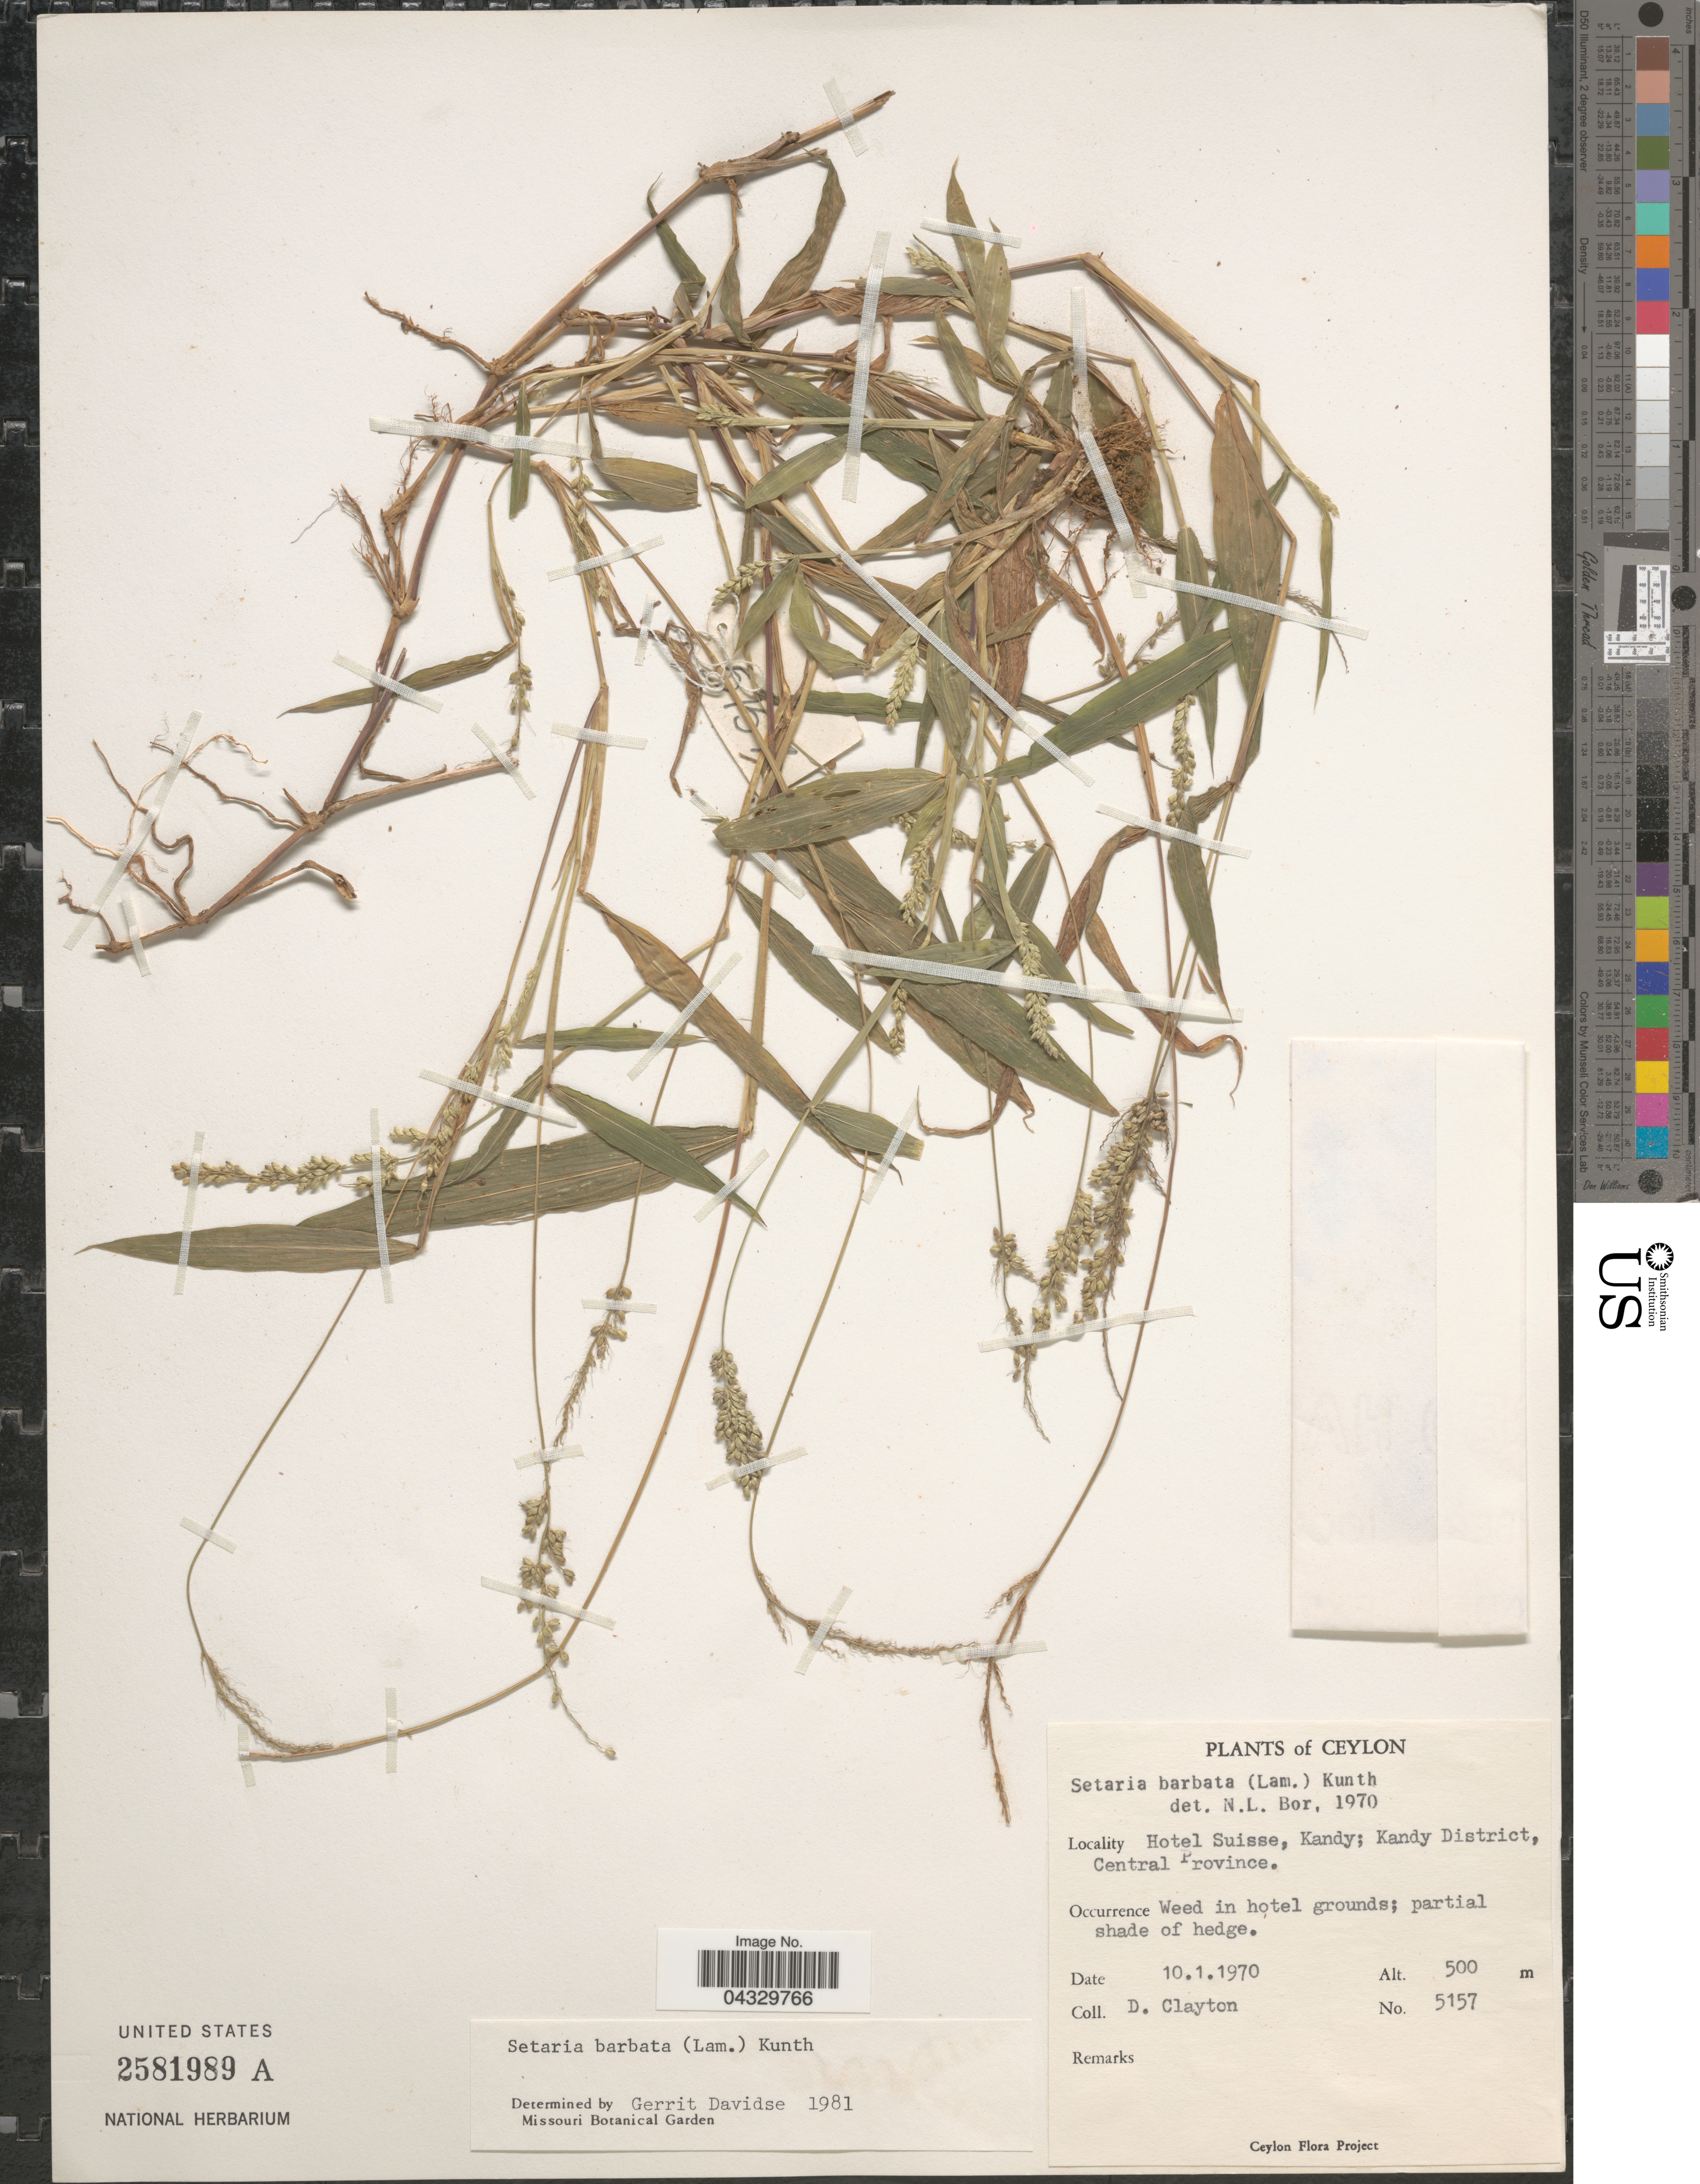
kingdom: Plantae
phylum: Tracheophyta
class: Liliopsida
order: Poales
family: Poaceae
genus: Setaria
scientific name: Setaria barbata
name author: (Lam.) Kunth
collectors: D. Clayton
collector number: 5157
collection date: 1970-01-10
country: Sri Lanka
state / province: Central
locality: Ceylon. Hotel Suisse, Kandy; Kandy District.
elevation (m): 500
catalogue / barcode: US 2581989A